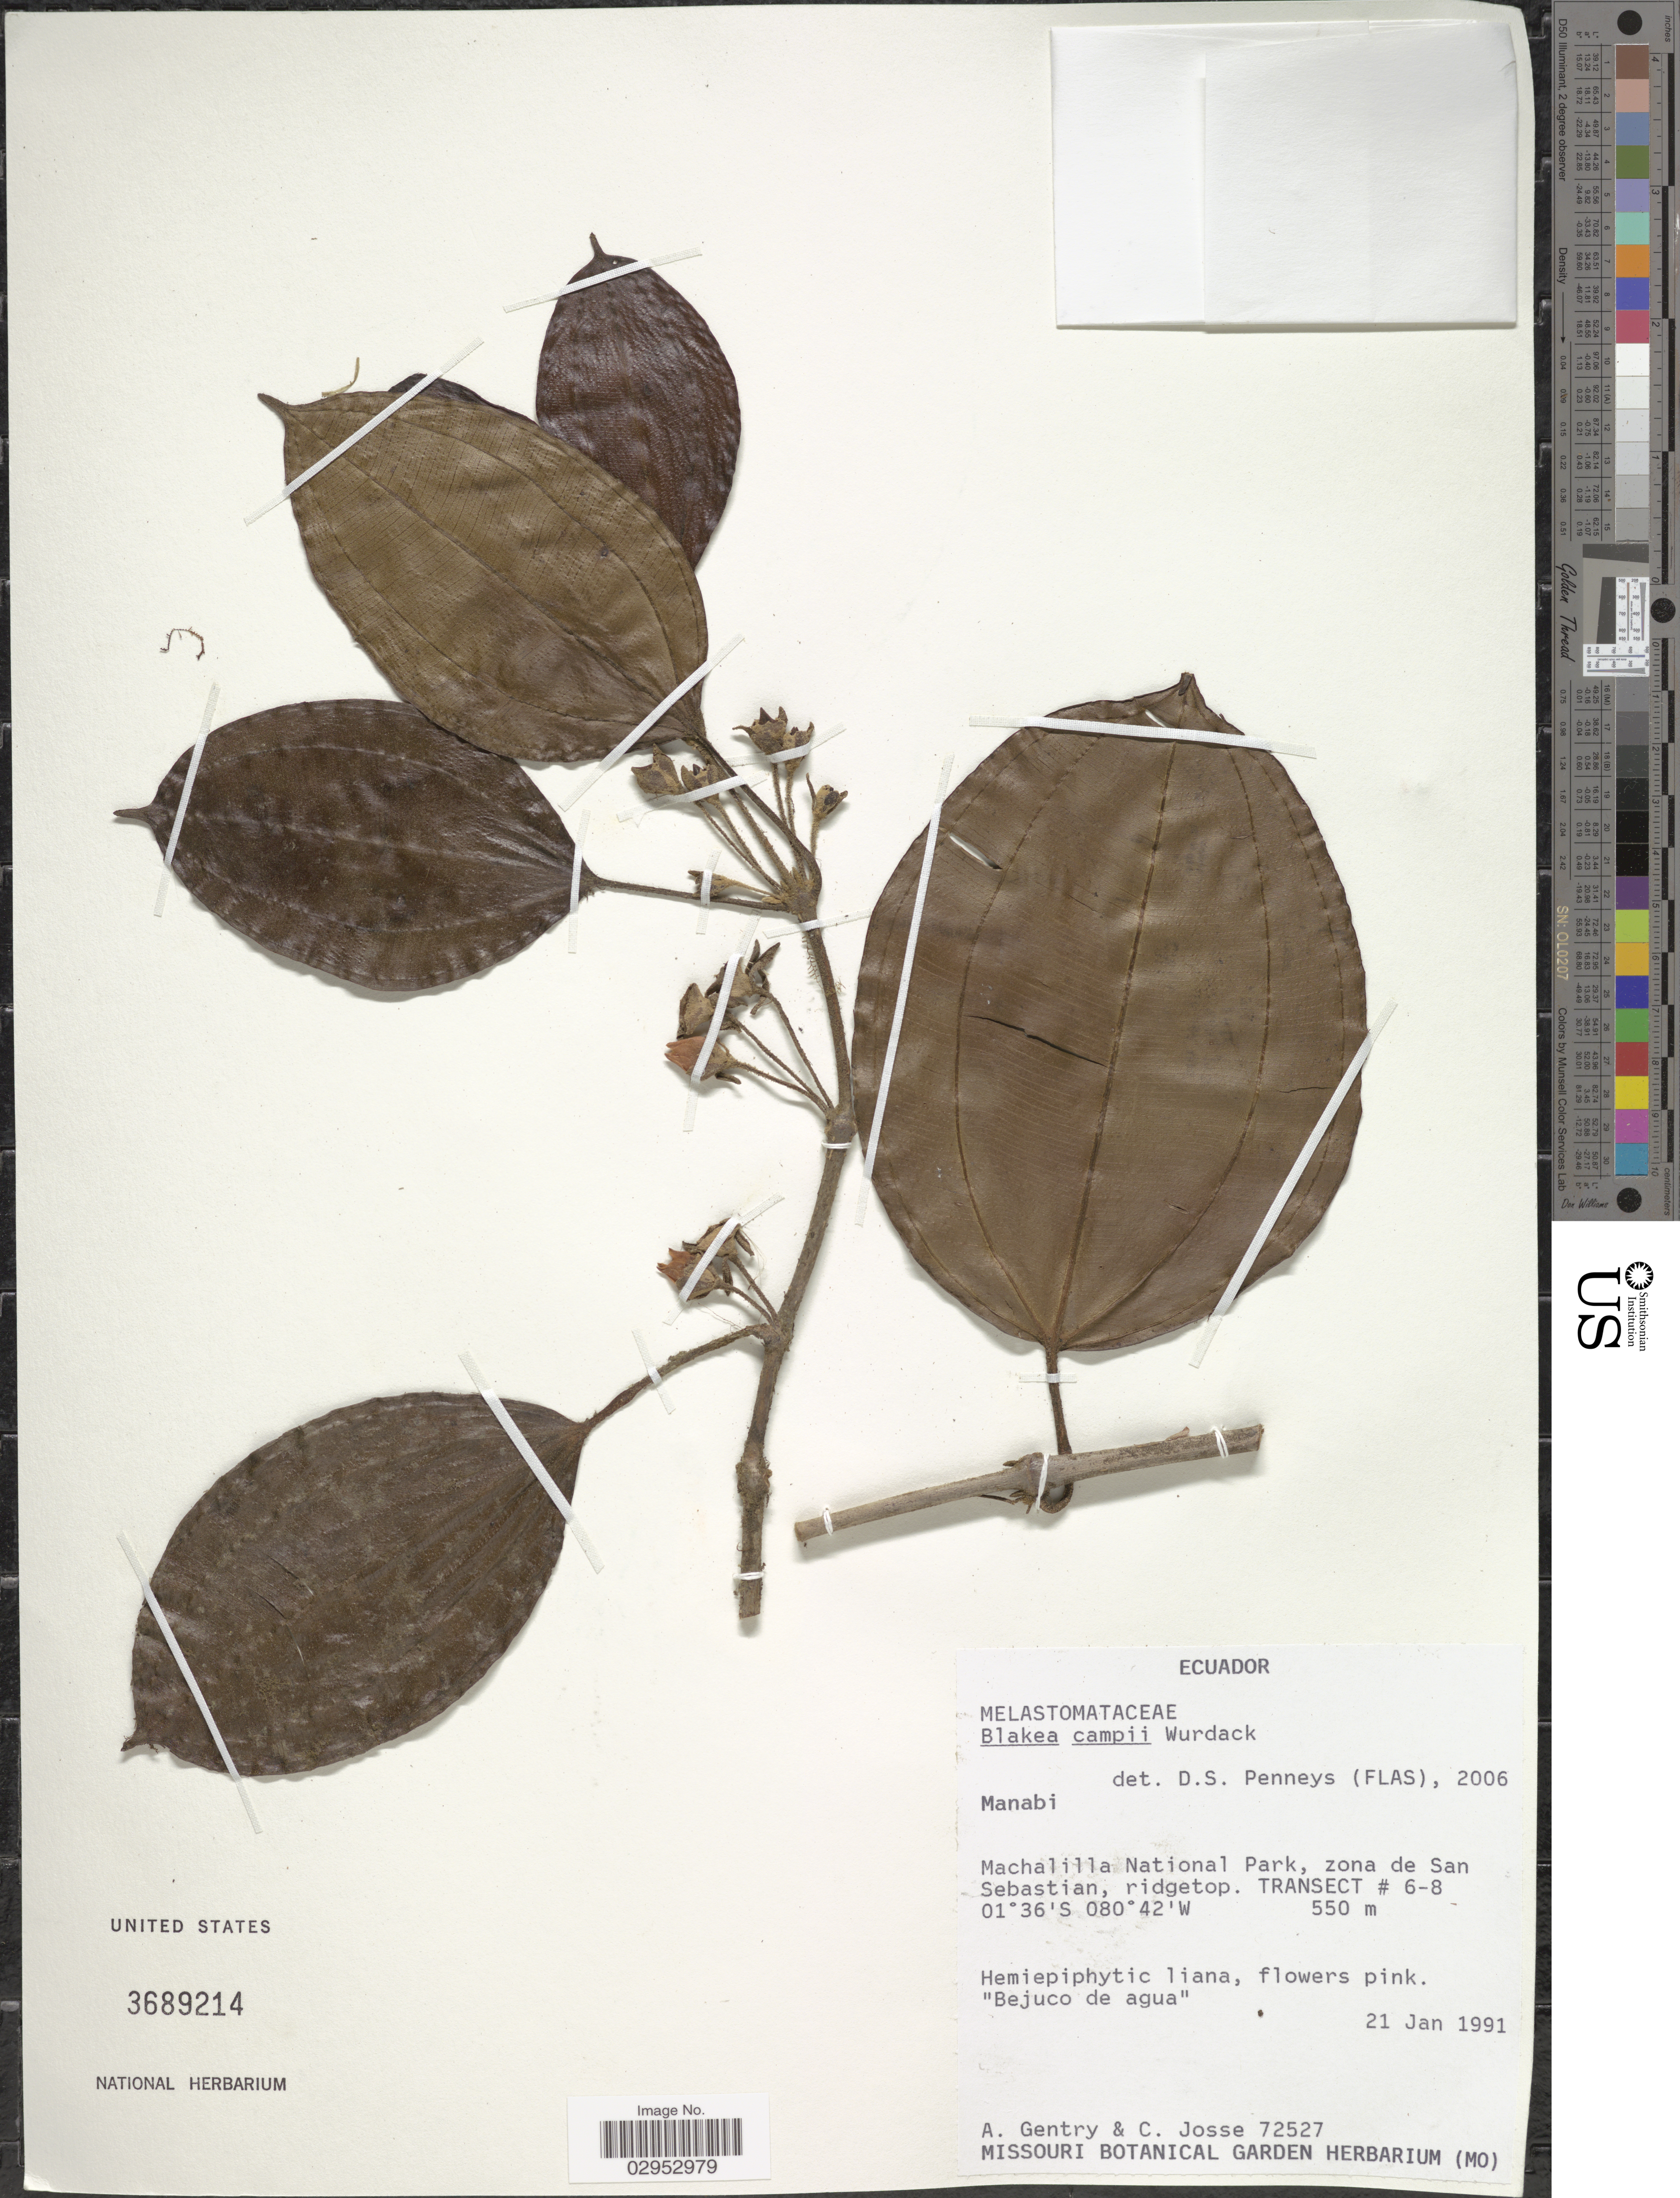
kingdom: Plantae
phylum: Tracheophyta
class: Magnoliopsida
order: Myrtales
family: Melastomataceae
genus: Blakea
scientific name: Blakea campii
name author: Wurdack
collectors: A. H. Gentry & C. Josse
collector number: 72527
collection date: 1991-01-21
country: Ecuador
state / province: Manabí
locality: Machalilla National Park, zona de San Sebastian. TRANSECT # 6-8.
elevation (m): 550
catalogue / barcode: US 3689214